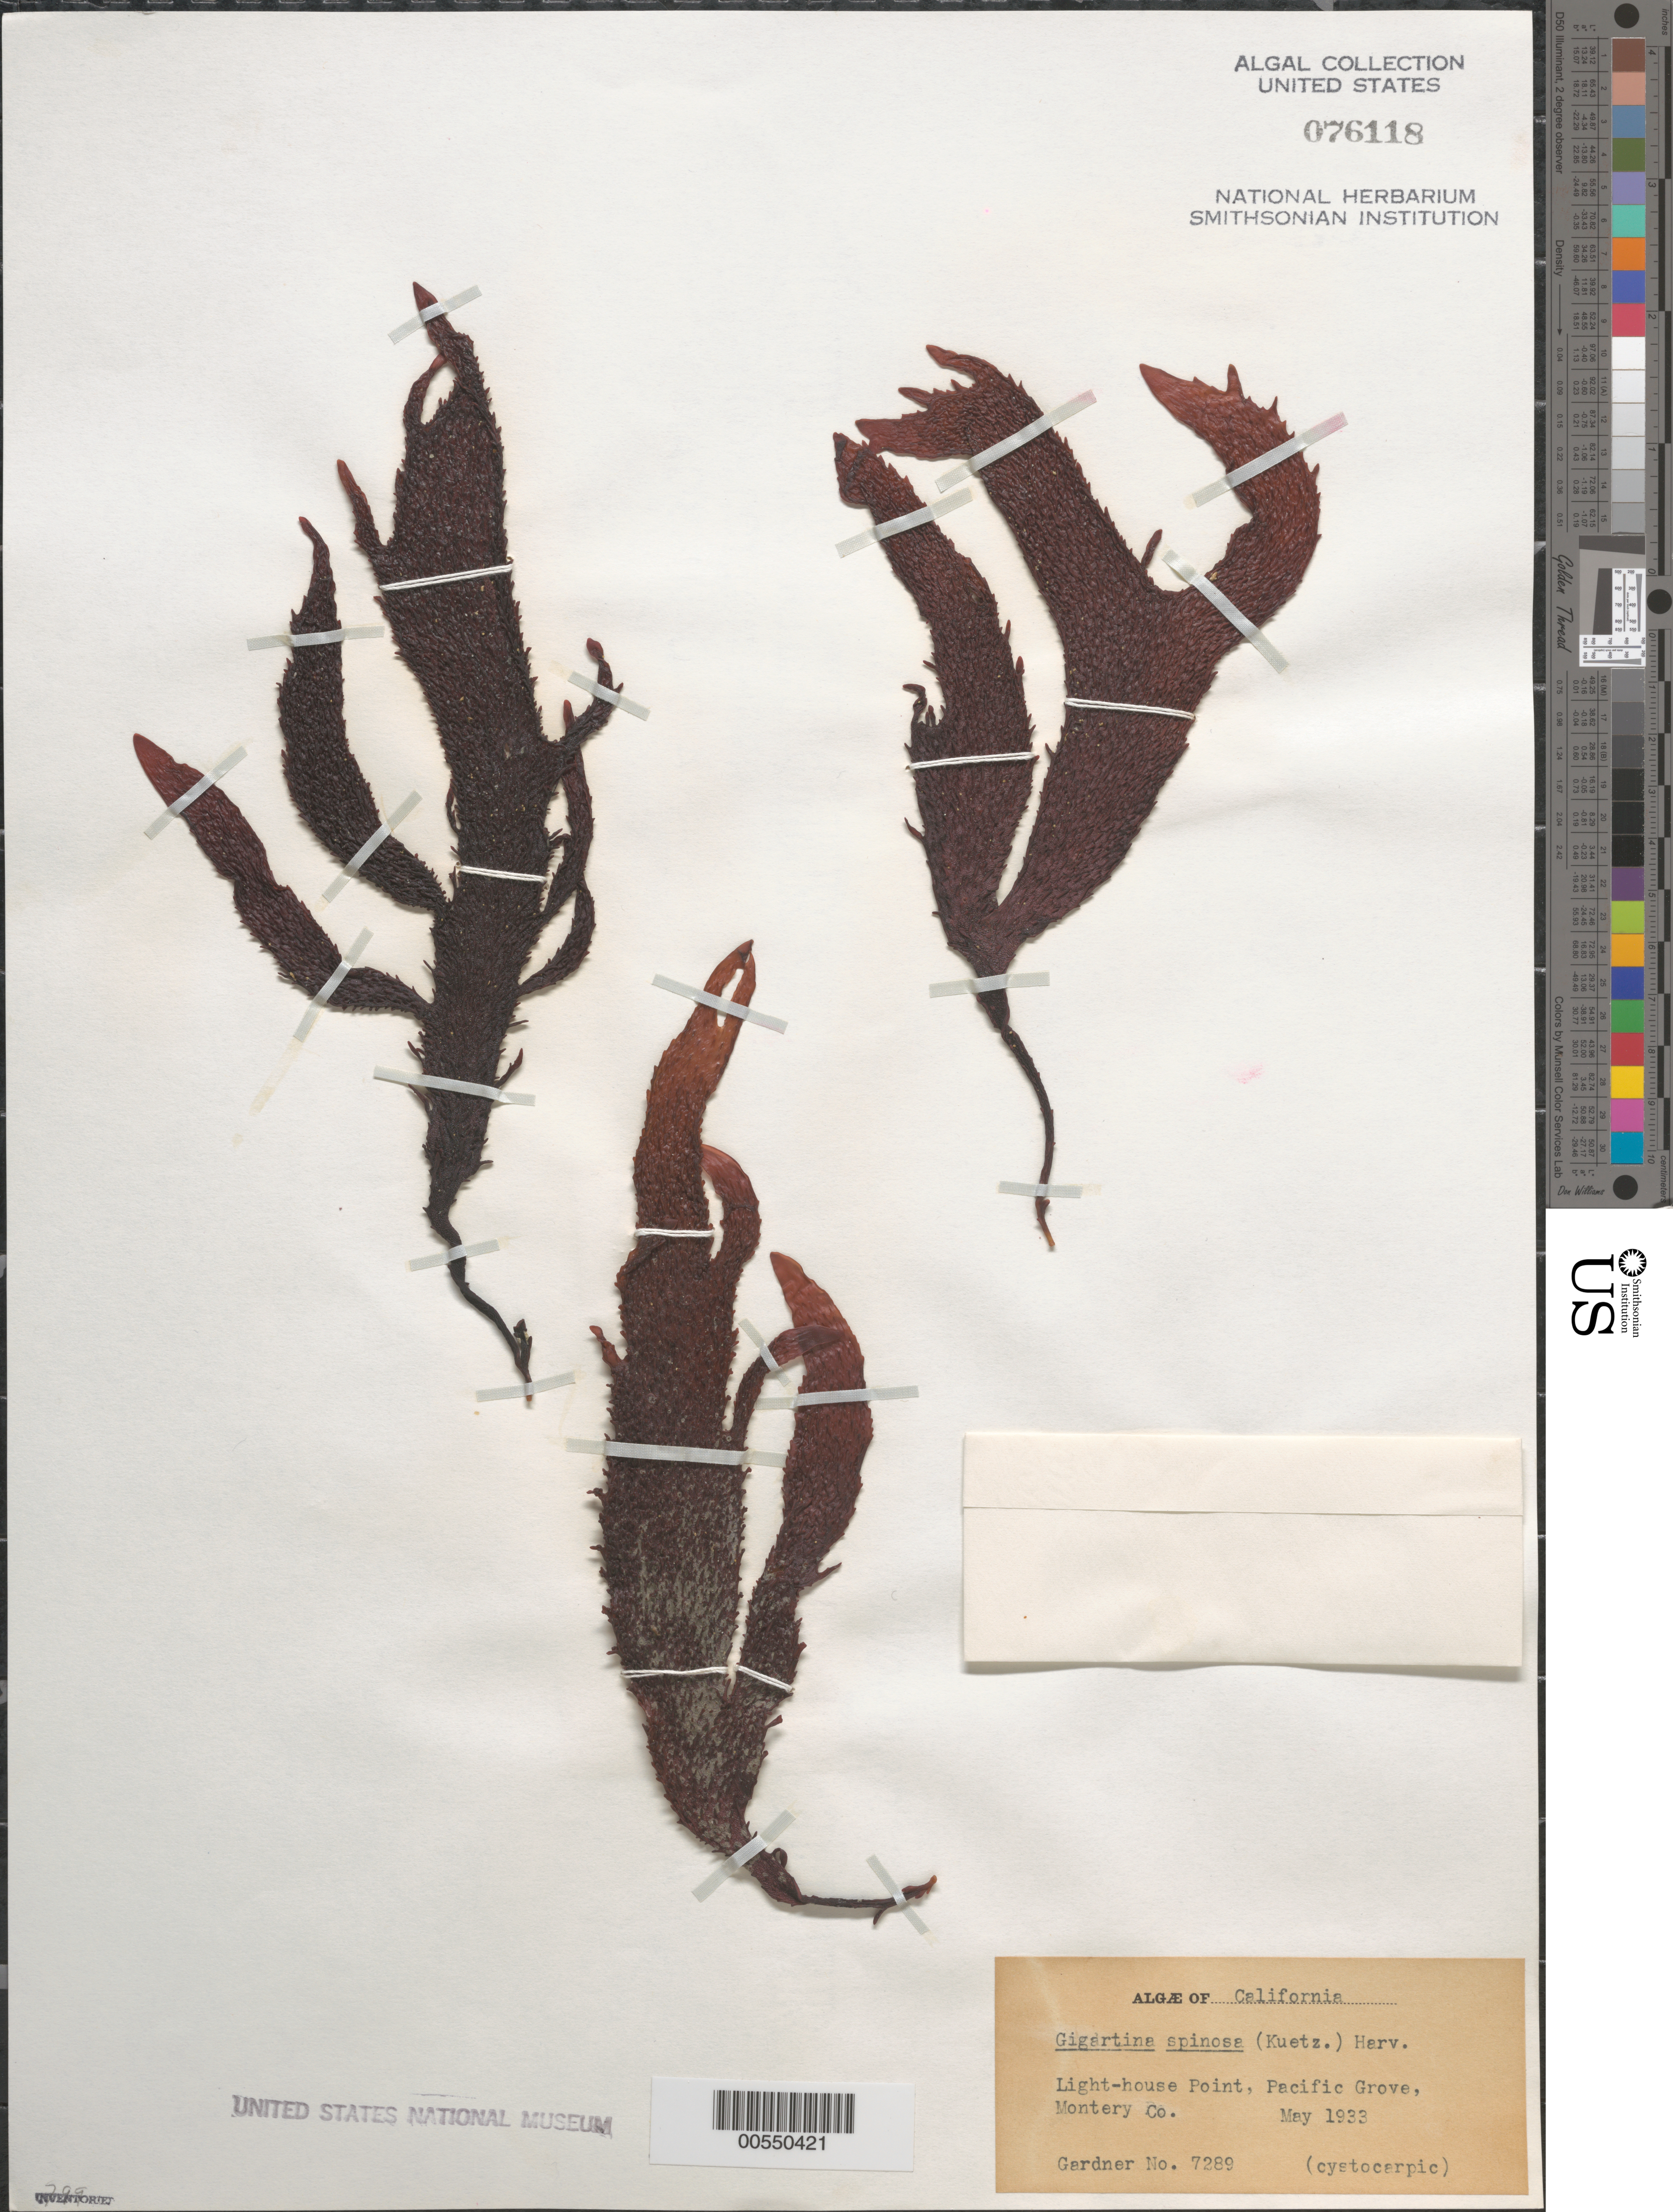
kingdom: Plantae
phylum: Rhodophyta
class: Florideophyceae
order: Gigartinales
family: Gigartinaceae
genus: Chondracanthus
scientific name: Chondracanthus spinosus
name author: (Kütz.) Guiry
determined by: Algae name updating Project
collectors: N. Gardner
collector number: NLG 7289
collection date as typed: May 1933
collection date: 1933-05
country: United States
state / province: California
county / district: Monterey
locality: Lighthouse Point, Pacific Grove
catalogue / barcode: US 76118